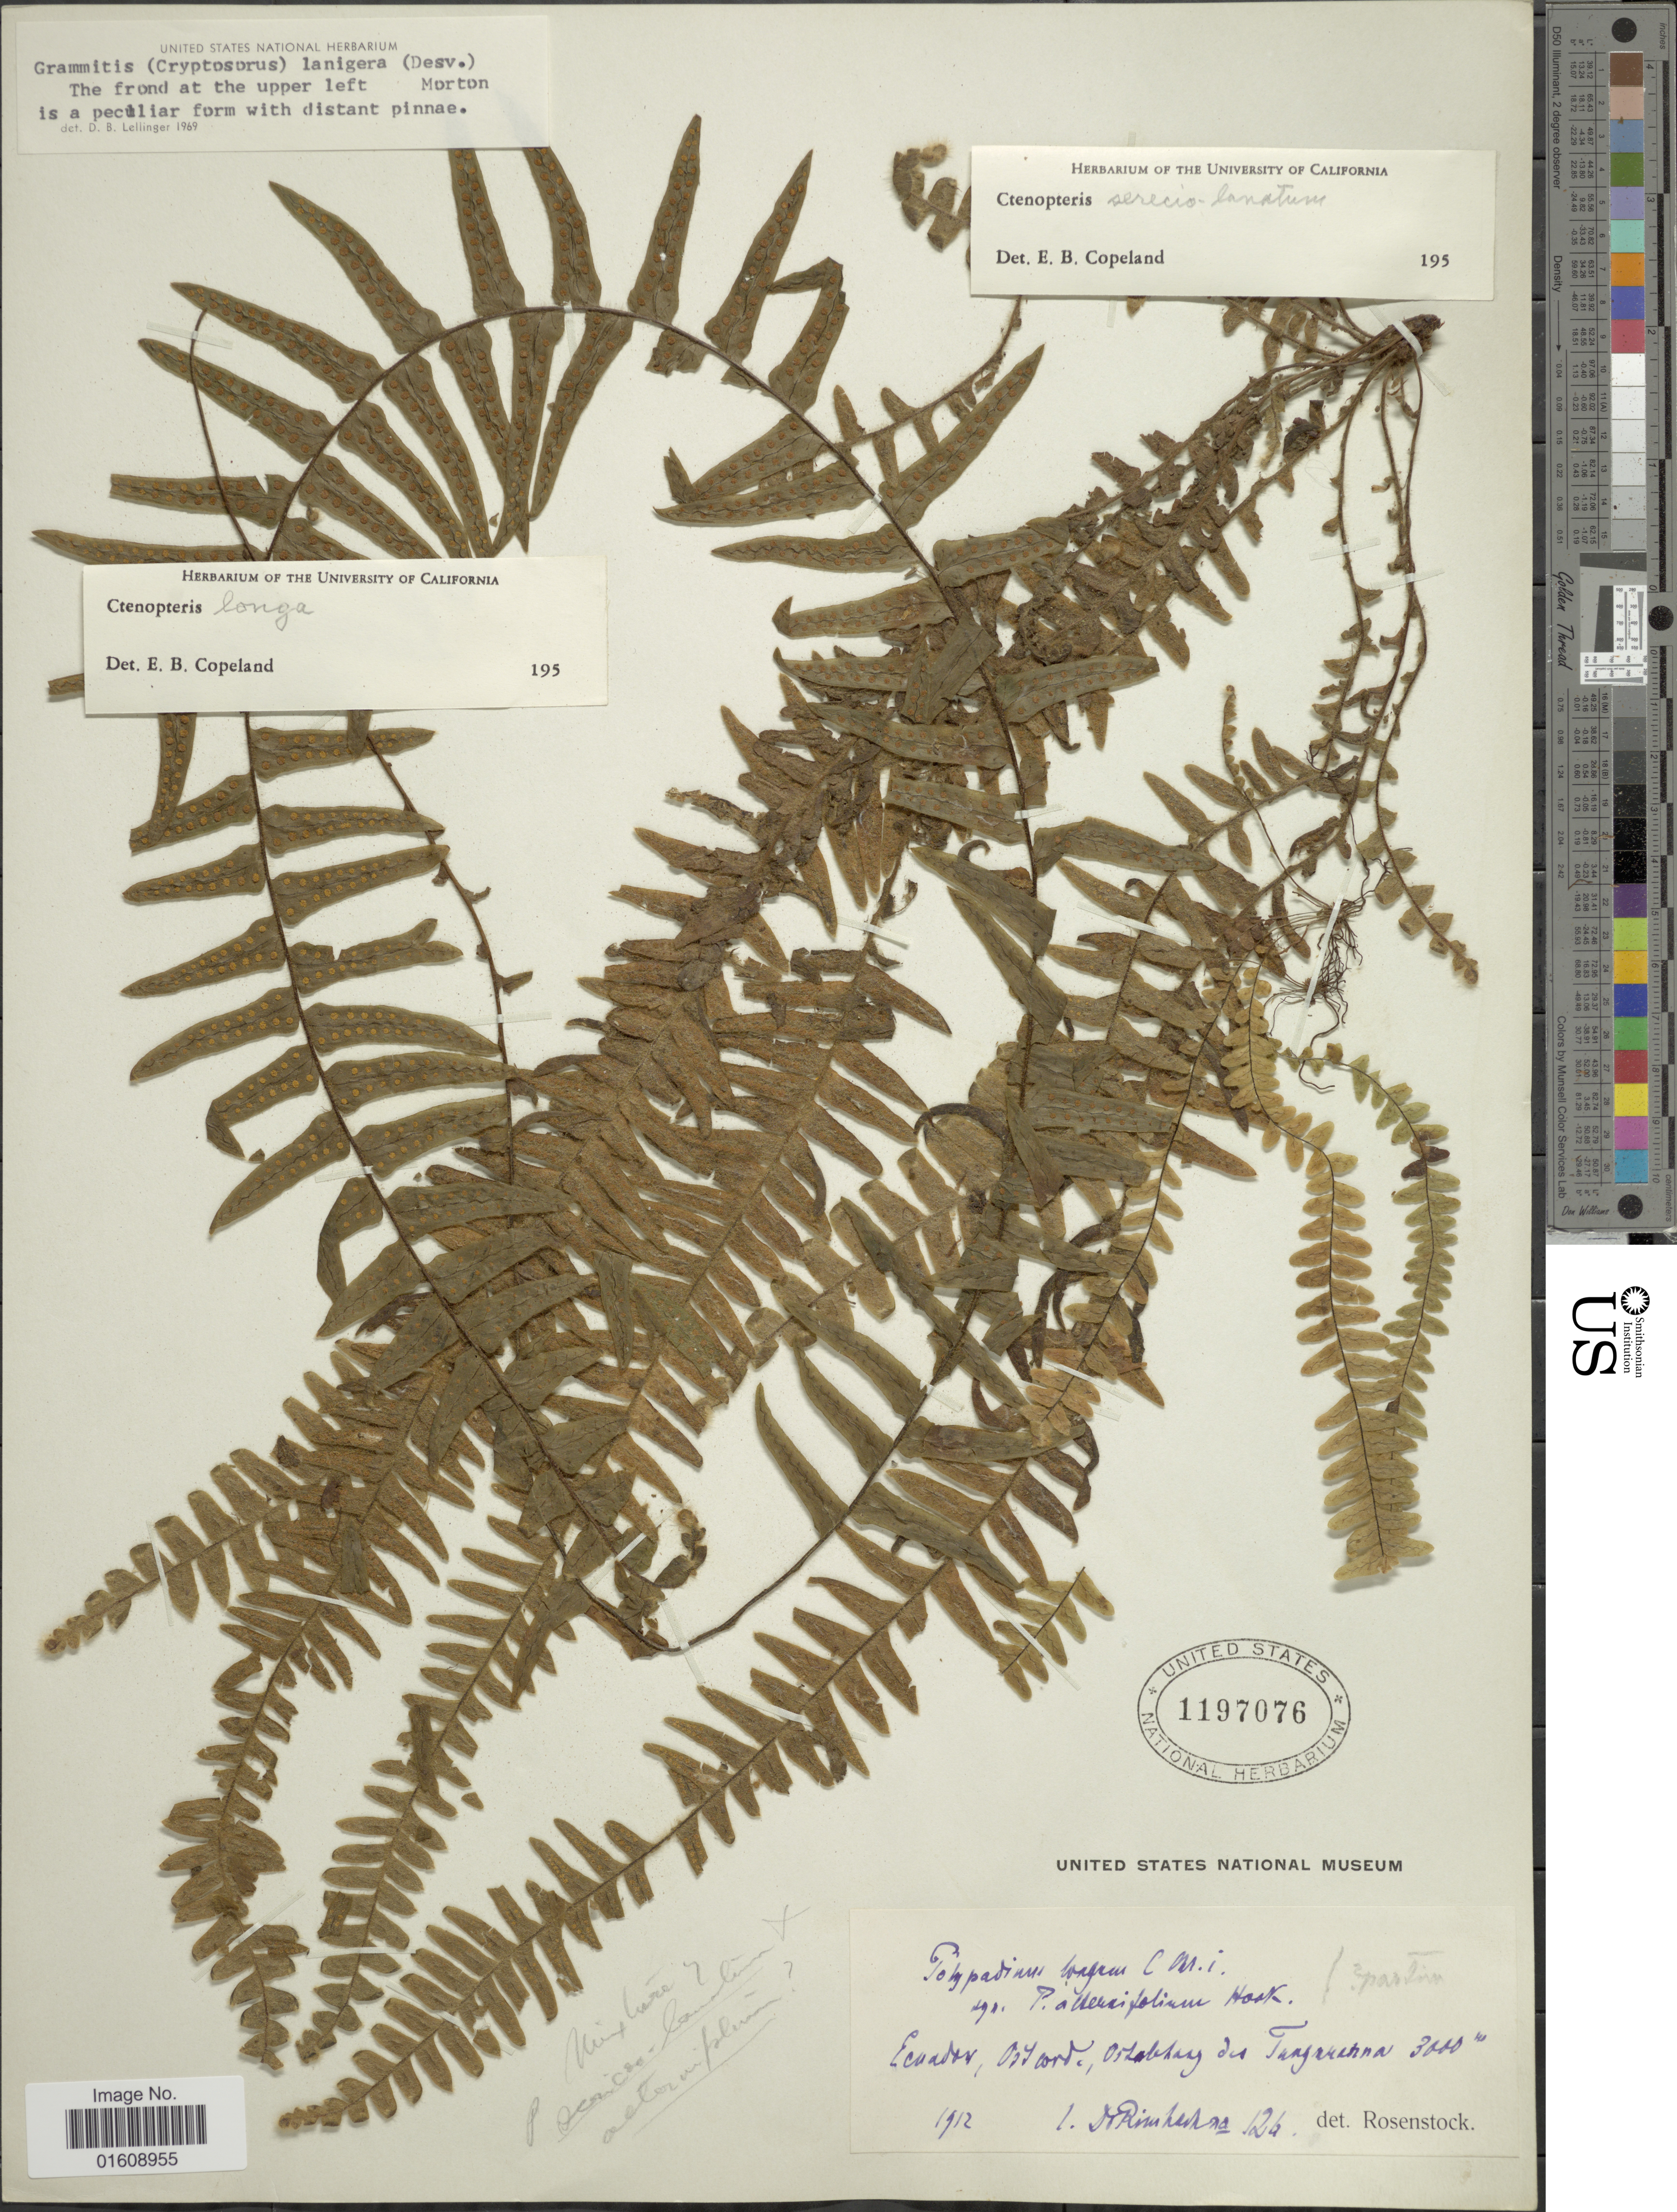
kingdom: Plantae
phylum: Tracheophyta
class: Polypodiopsida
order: Polypodiales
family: Polypodiaceae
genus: Alansmia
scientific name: Alansmia lanigera var. lanigera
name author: (Desv.) Moguel & M. Kessler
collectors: Rimbach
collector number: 126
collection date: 1912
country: Ecuador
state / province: Tungurahua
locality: Ecuador, Ostcord. ostabhang des Tungurahua.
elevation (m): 3000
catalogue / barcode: US 1197076